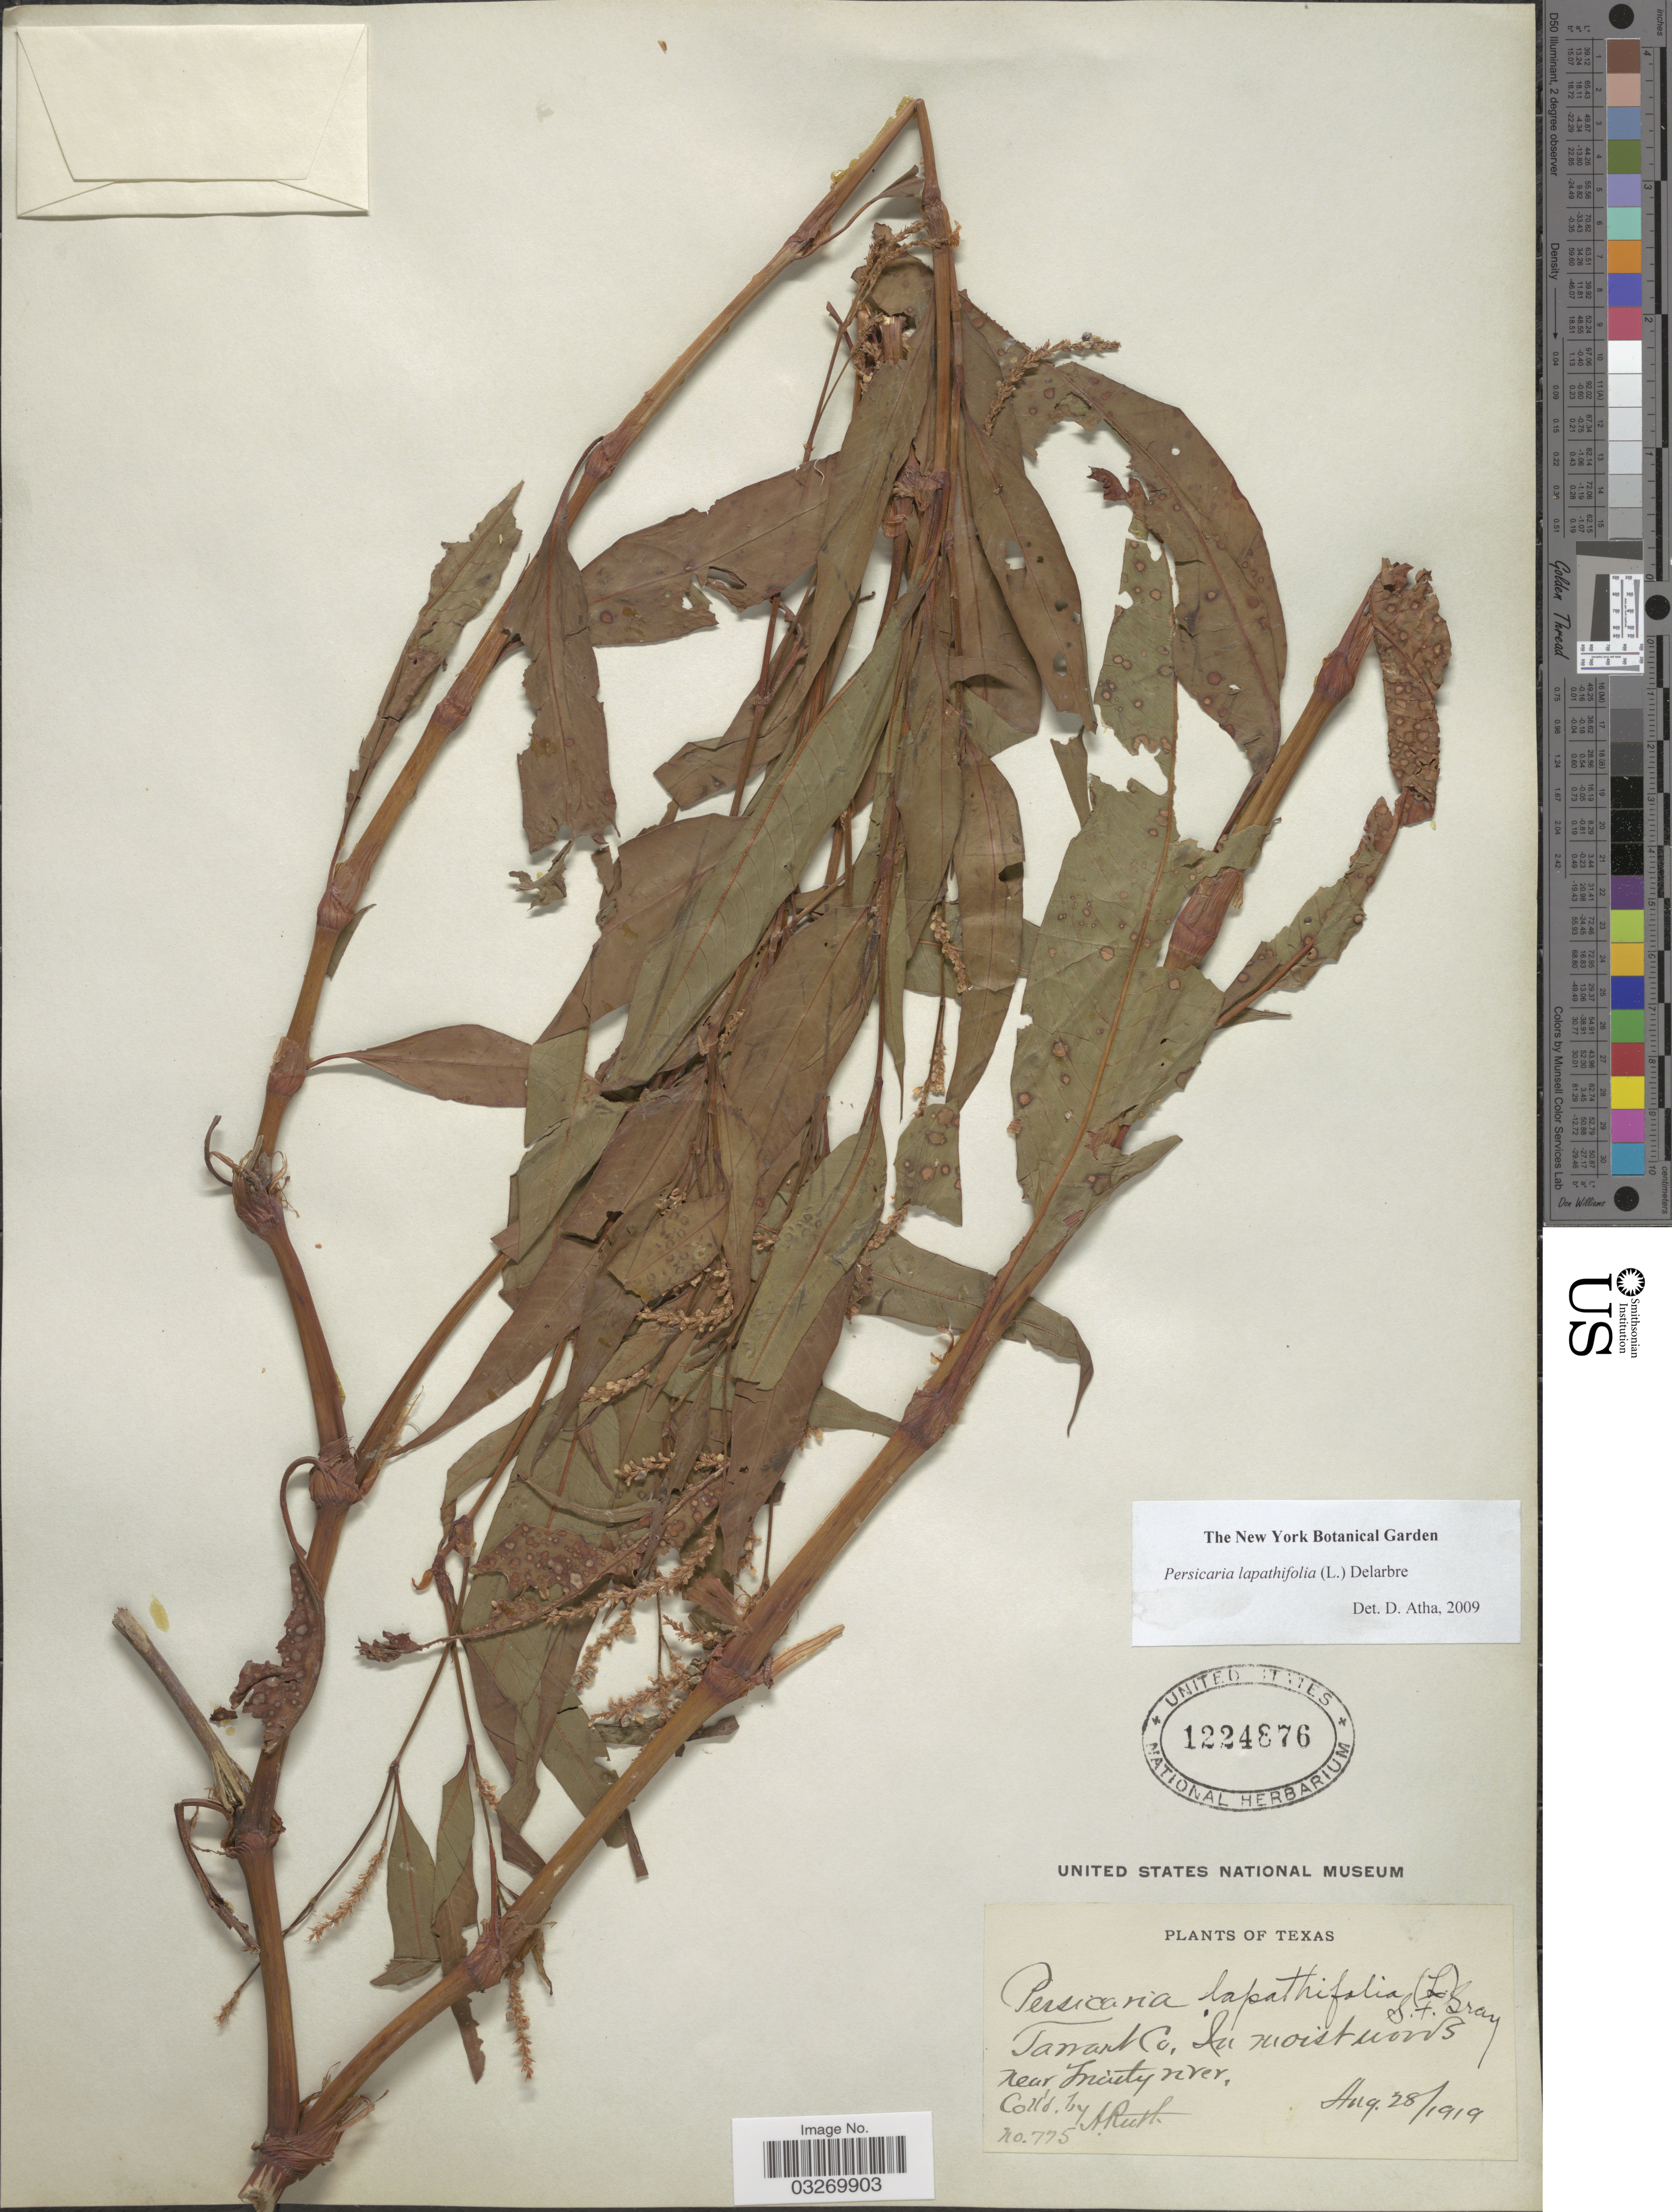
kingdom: Plantae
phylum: Tracheophyta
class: Magnoliopsida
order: Caryophyllales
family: Polygonaceae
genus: Persicaria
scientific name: Persicaria lapathifolia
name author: (L.) Delarbre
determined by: Atha, D. E.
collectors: A. Ruth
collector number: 775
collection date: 1919-08-28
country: United States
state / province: Texas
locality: Tarrant Co, In moist woods near Trinity river.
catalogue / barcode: US 1224876